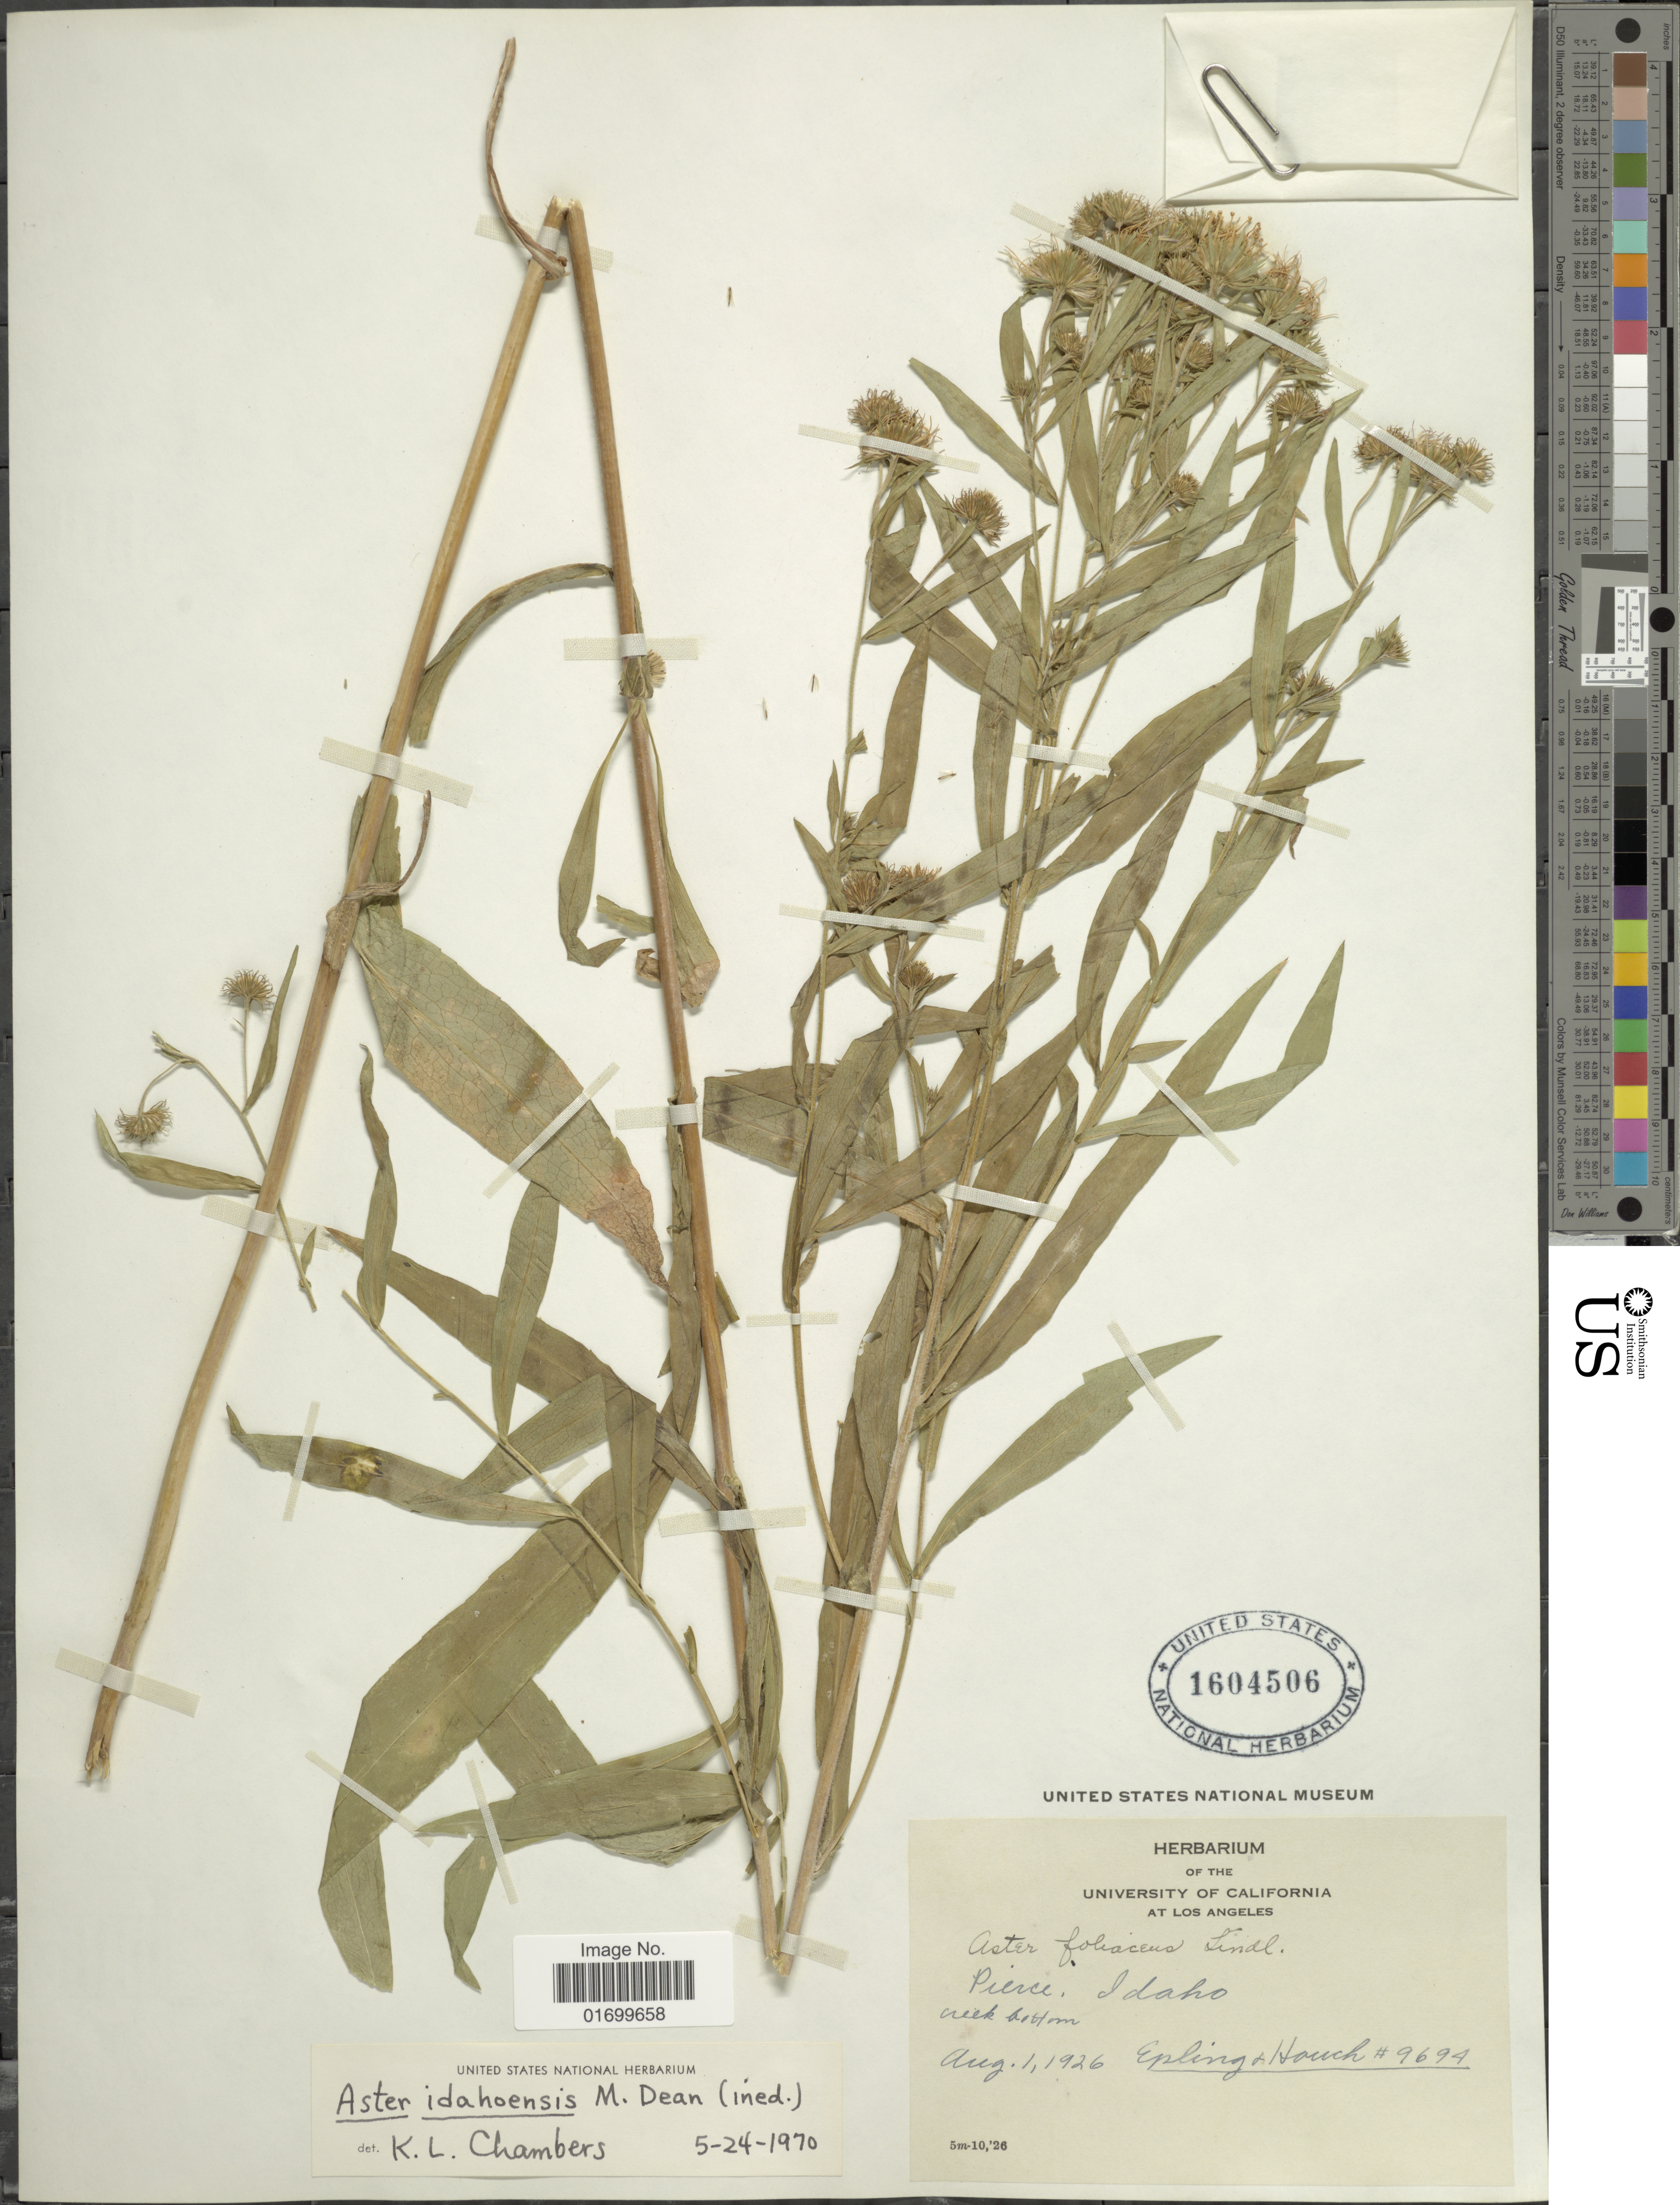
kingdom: Plantae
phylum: Tracheophyta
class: Magnoliopsida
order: Asterales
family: Asteraceae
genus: Symphyotrichum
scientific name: Symphyotrichum foliaceum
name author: (Lindl. ex DC.) G.L. Nesom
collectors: -- Epling & -. Hauch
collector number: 9694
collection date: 1926-08-01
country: United States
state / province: Idaho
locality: Pierce, creek bottom.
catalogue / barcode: US 1604506